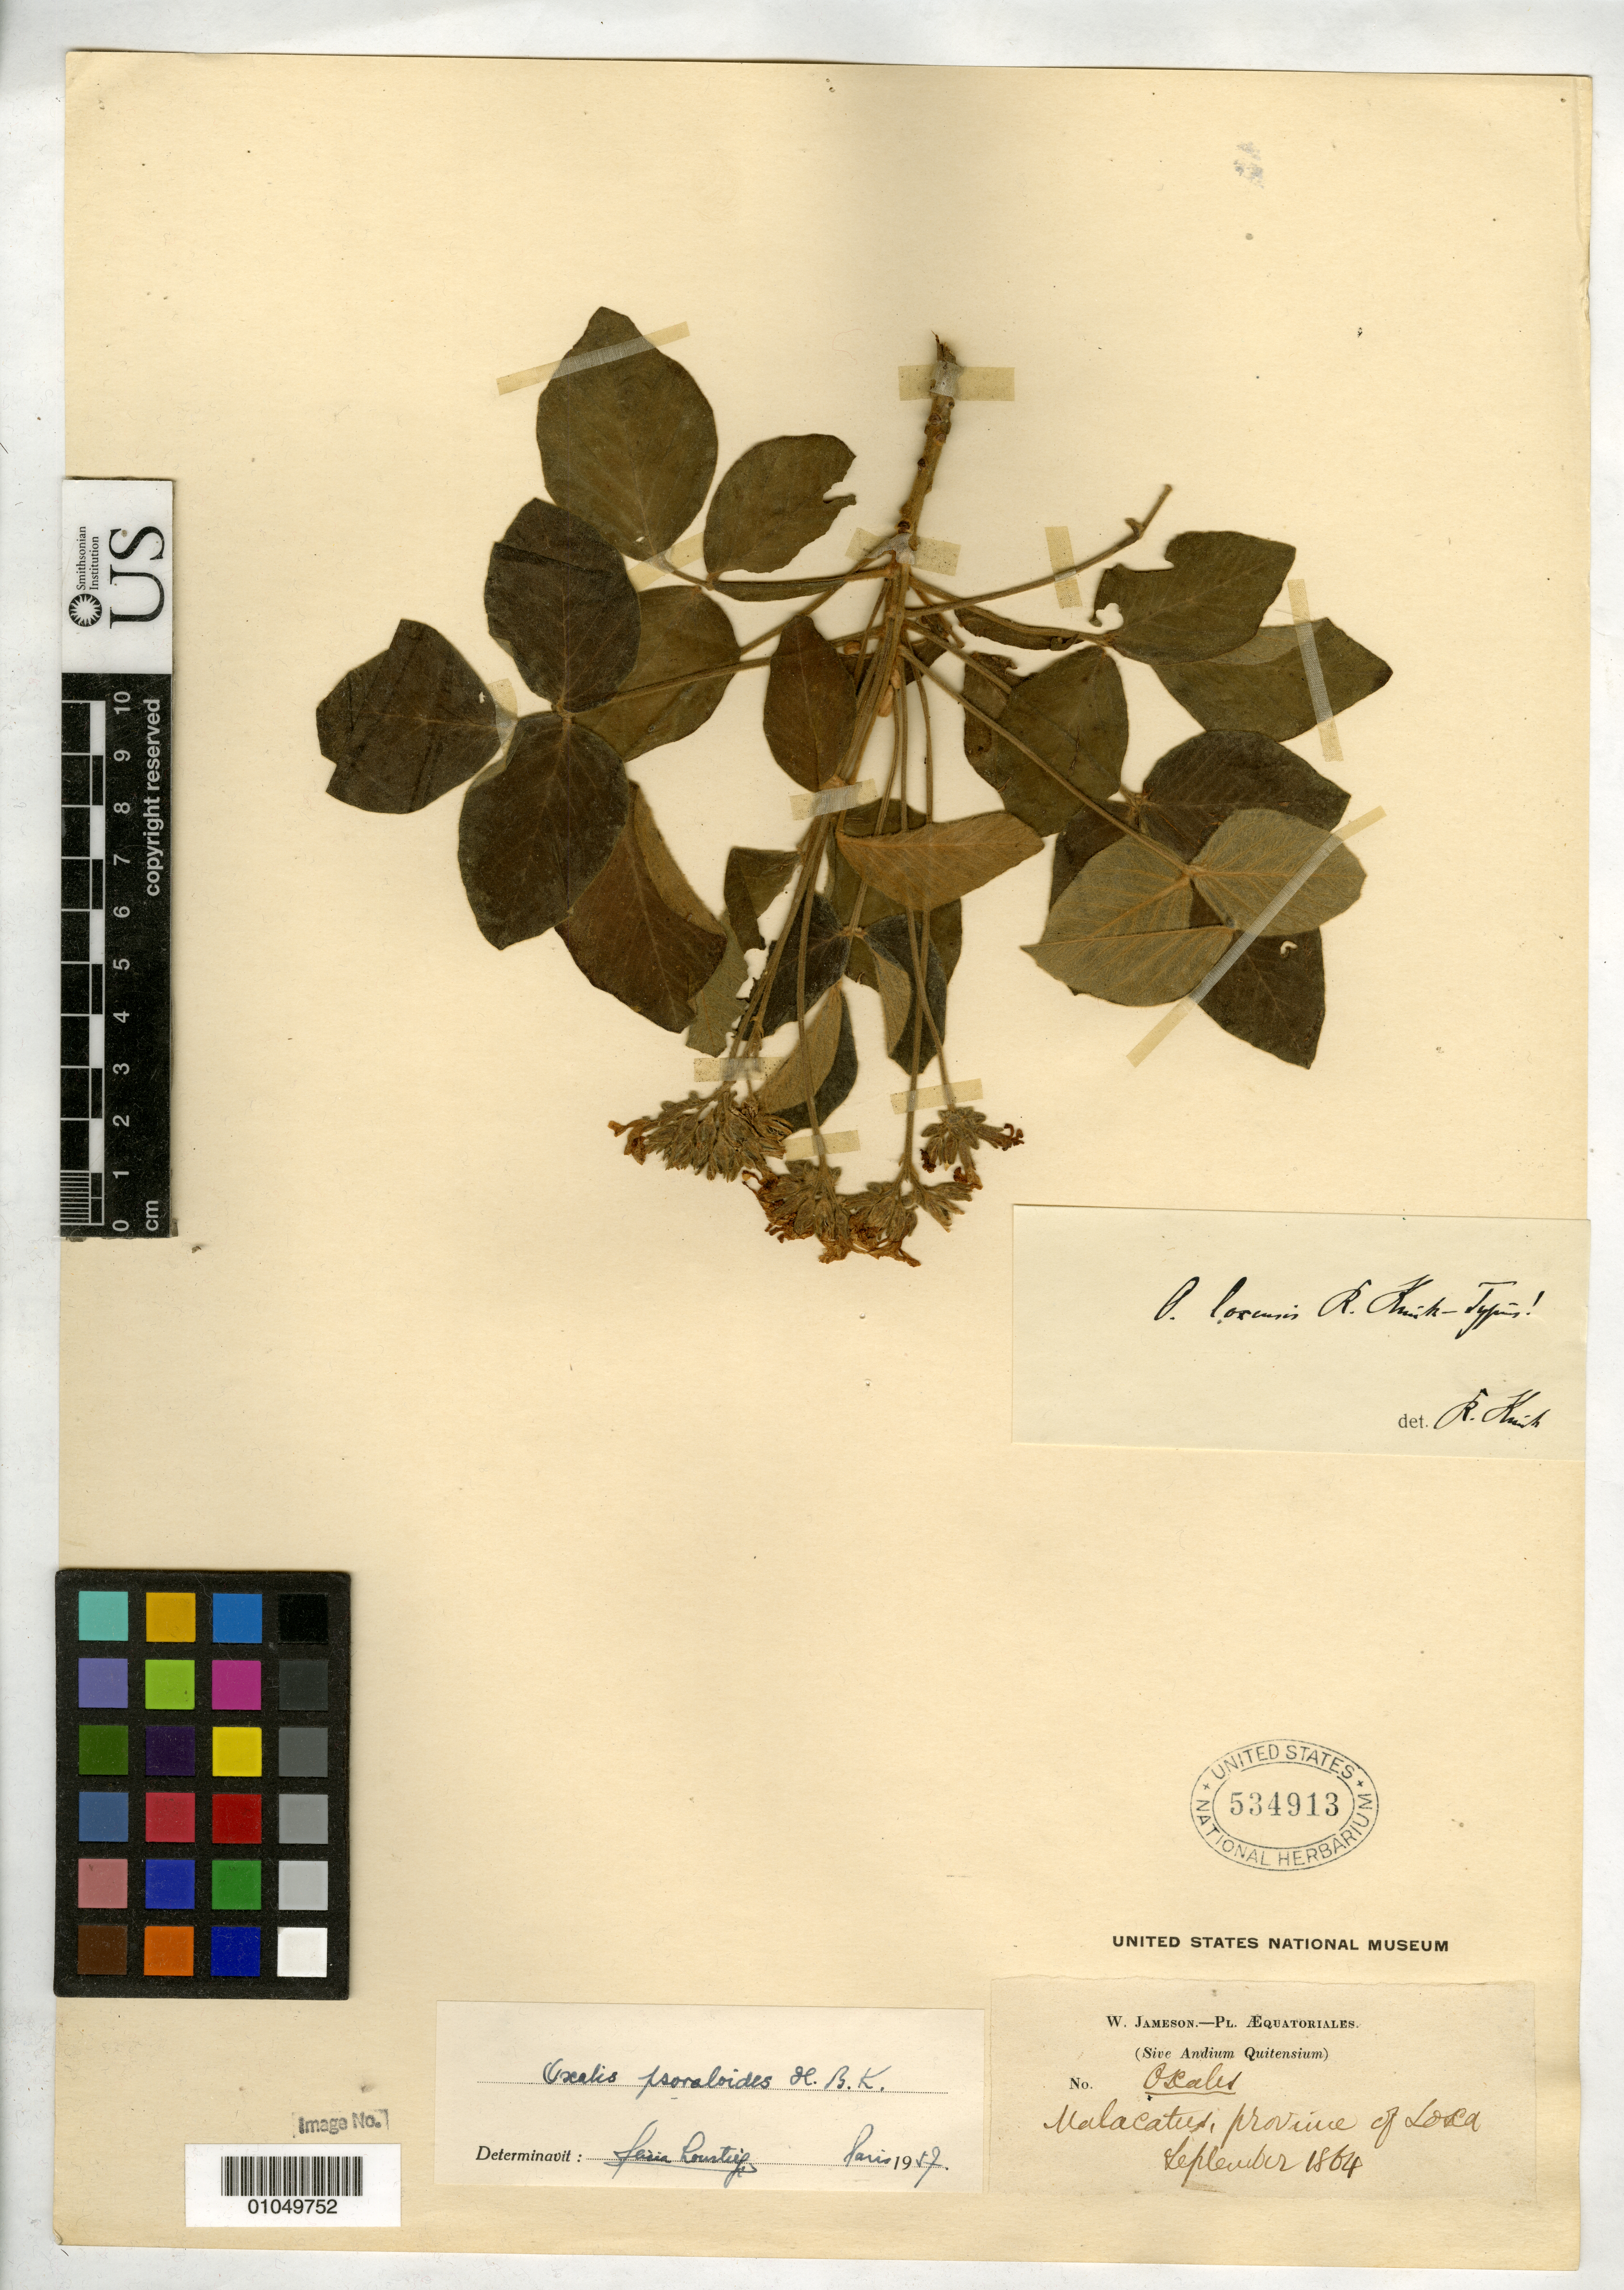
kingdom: Plantae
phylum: Tracheophyta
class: Magnoliopsida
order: Oxalidales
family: Oxalidaceae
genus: Oxalis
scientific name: Oxalis loxensis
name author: R. Knuth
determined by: Lourteig, A.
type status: Lectotype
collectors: W. Jameson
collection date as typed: Sep 1864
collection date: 1864-09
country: Ecuador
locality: Malacatus, province of Loxa.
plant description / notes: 2 collections and 3 US sheets explicitly cited by USNH sheet number as types by Knuth. Lourteig designates Jameson s.n. as "Tipo" but ambiguously cites "holotype" and "isotype" at US.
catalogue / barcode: US 534913